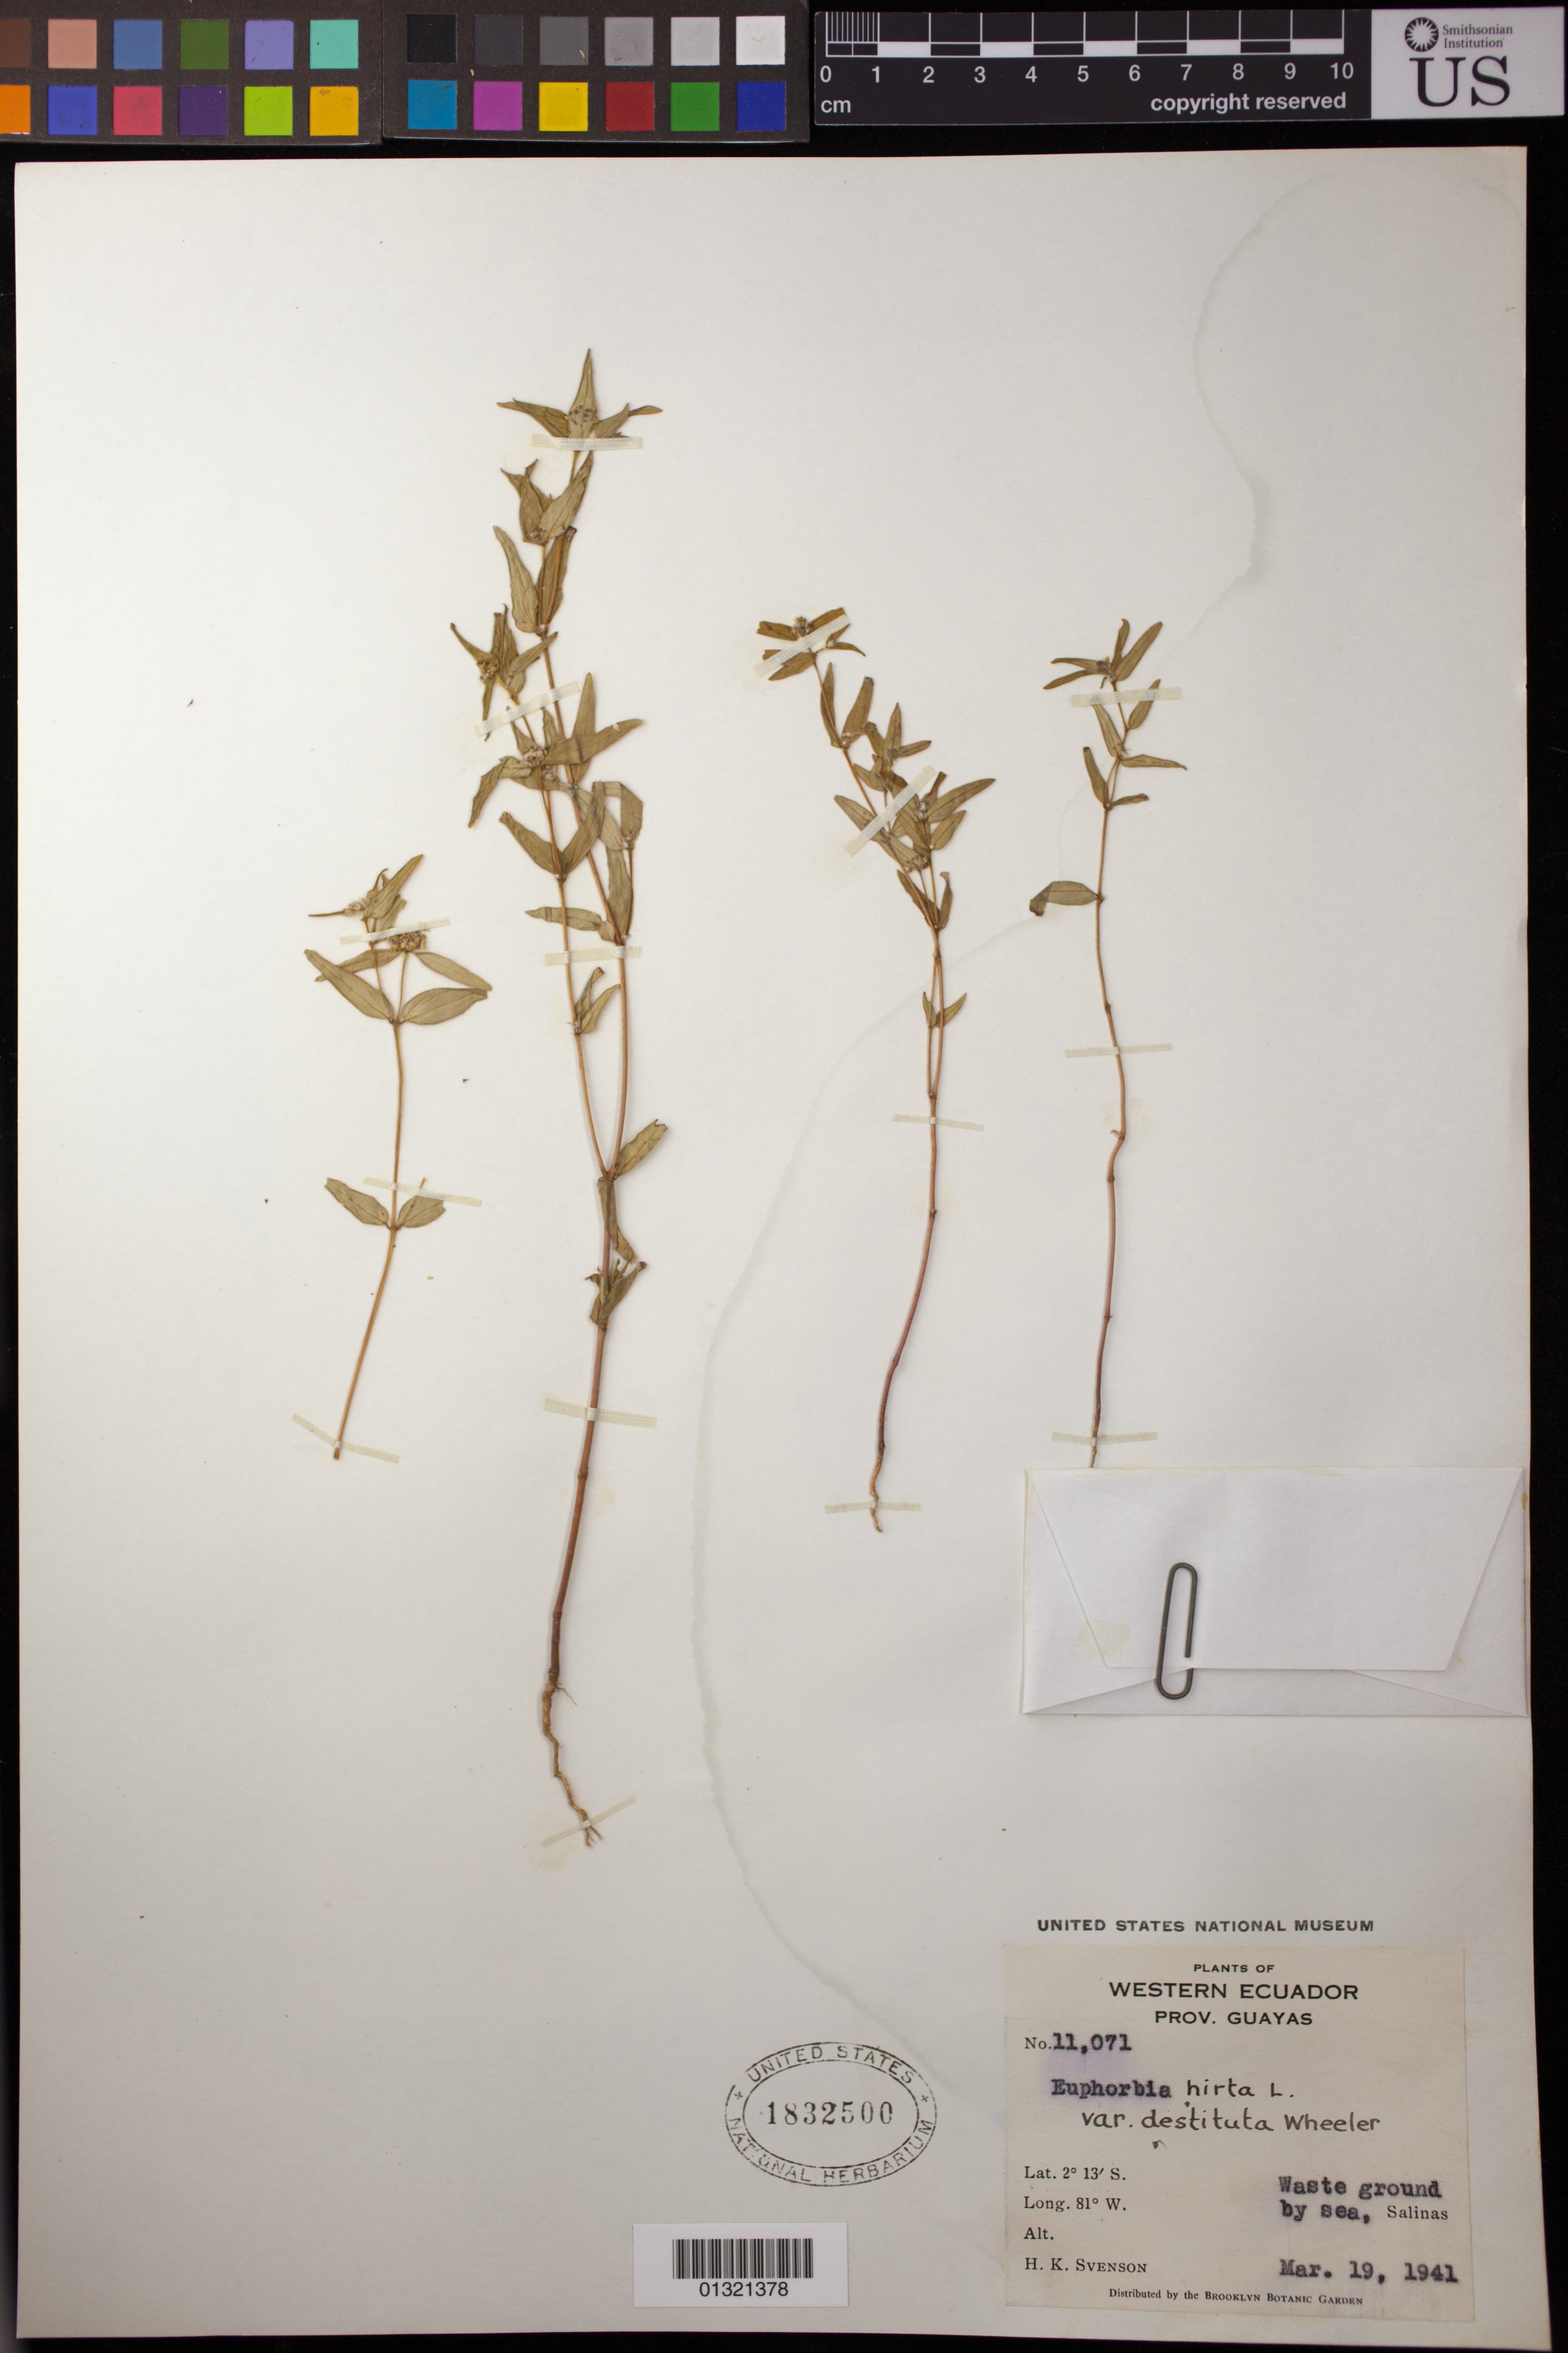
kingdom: Plantae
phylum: Tracheophyta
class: Magnoliopsida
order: Malpighiales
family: Euphorbiaceae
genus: Euphorbia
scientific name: Euphorbia hirta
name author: L.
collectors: H. K. Svenson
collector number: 11071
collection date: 1941-03-19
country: Ecuador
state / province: Guayas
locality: Salinas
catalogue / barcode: US 1832500